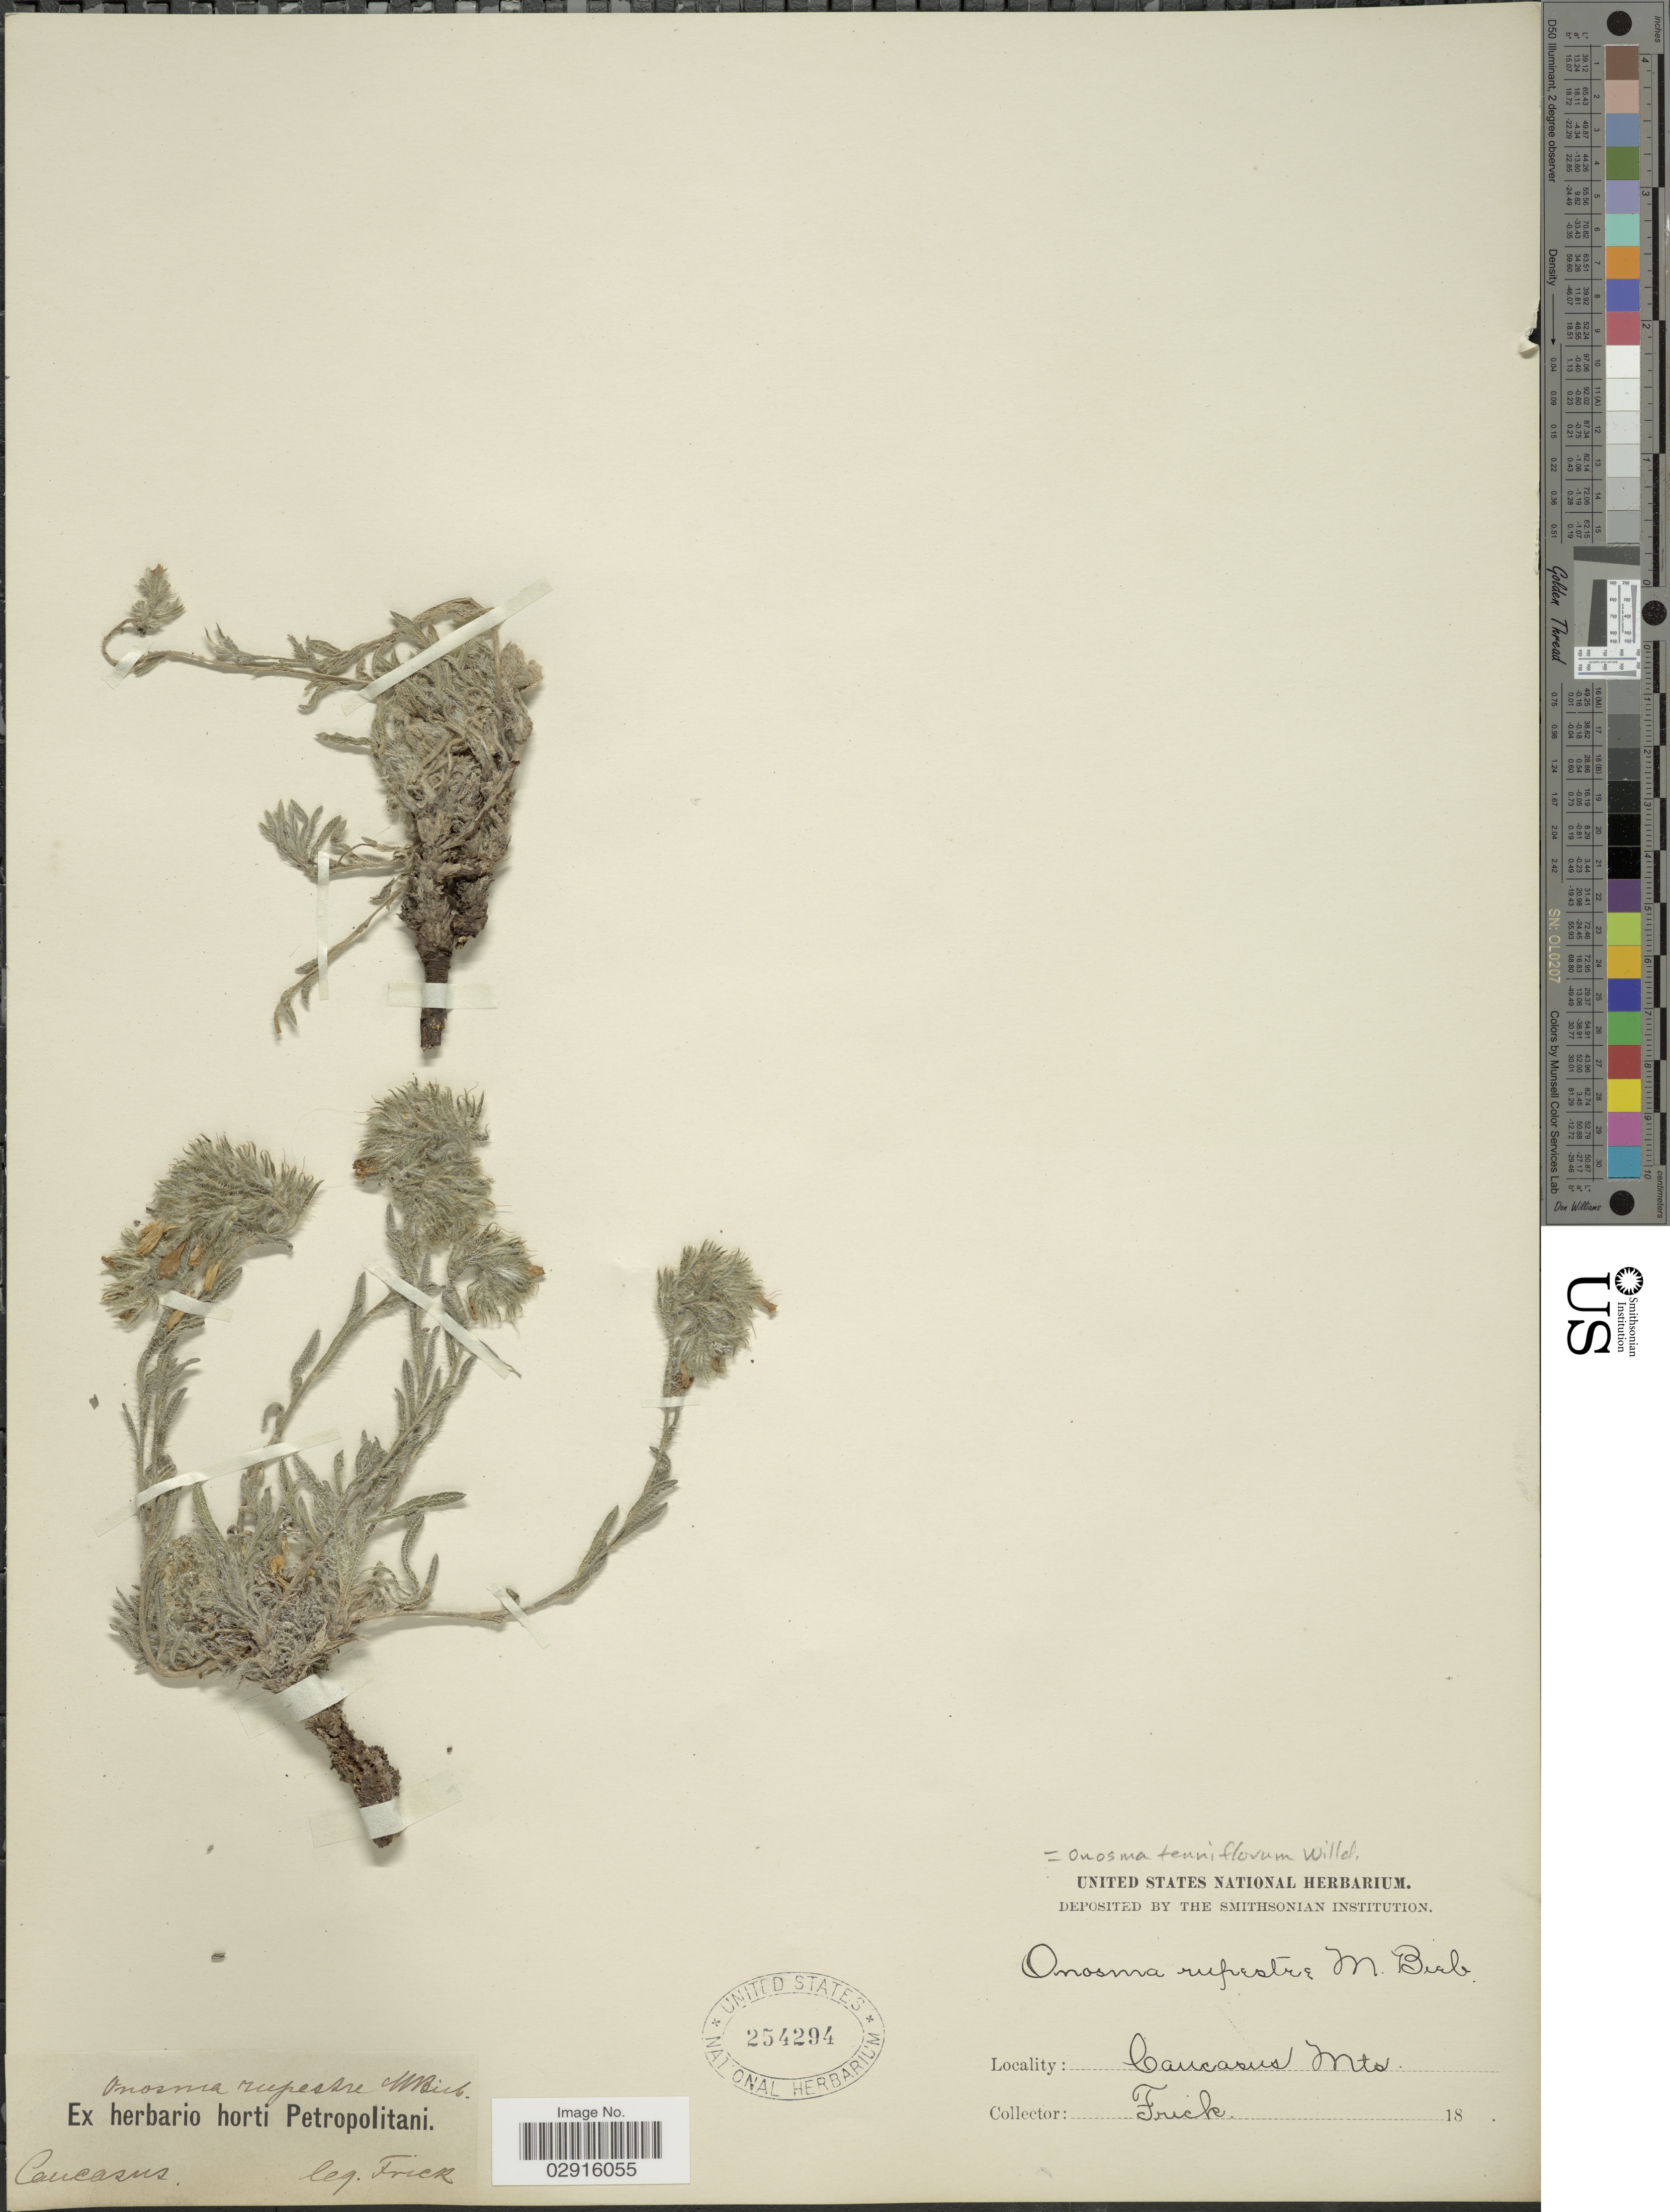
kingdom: Plantae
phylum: Tracheophyta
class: Magnoliopsida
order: Boraginales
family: Boraginaceae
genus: Onosma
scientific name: Onosma tenuiflora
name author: Willd.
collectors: Frick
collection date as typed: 18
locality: Caucasus Mts.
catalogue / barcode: US 254294